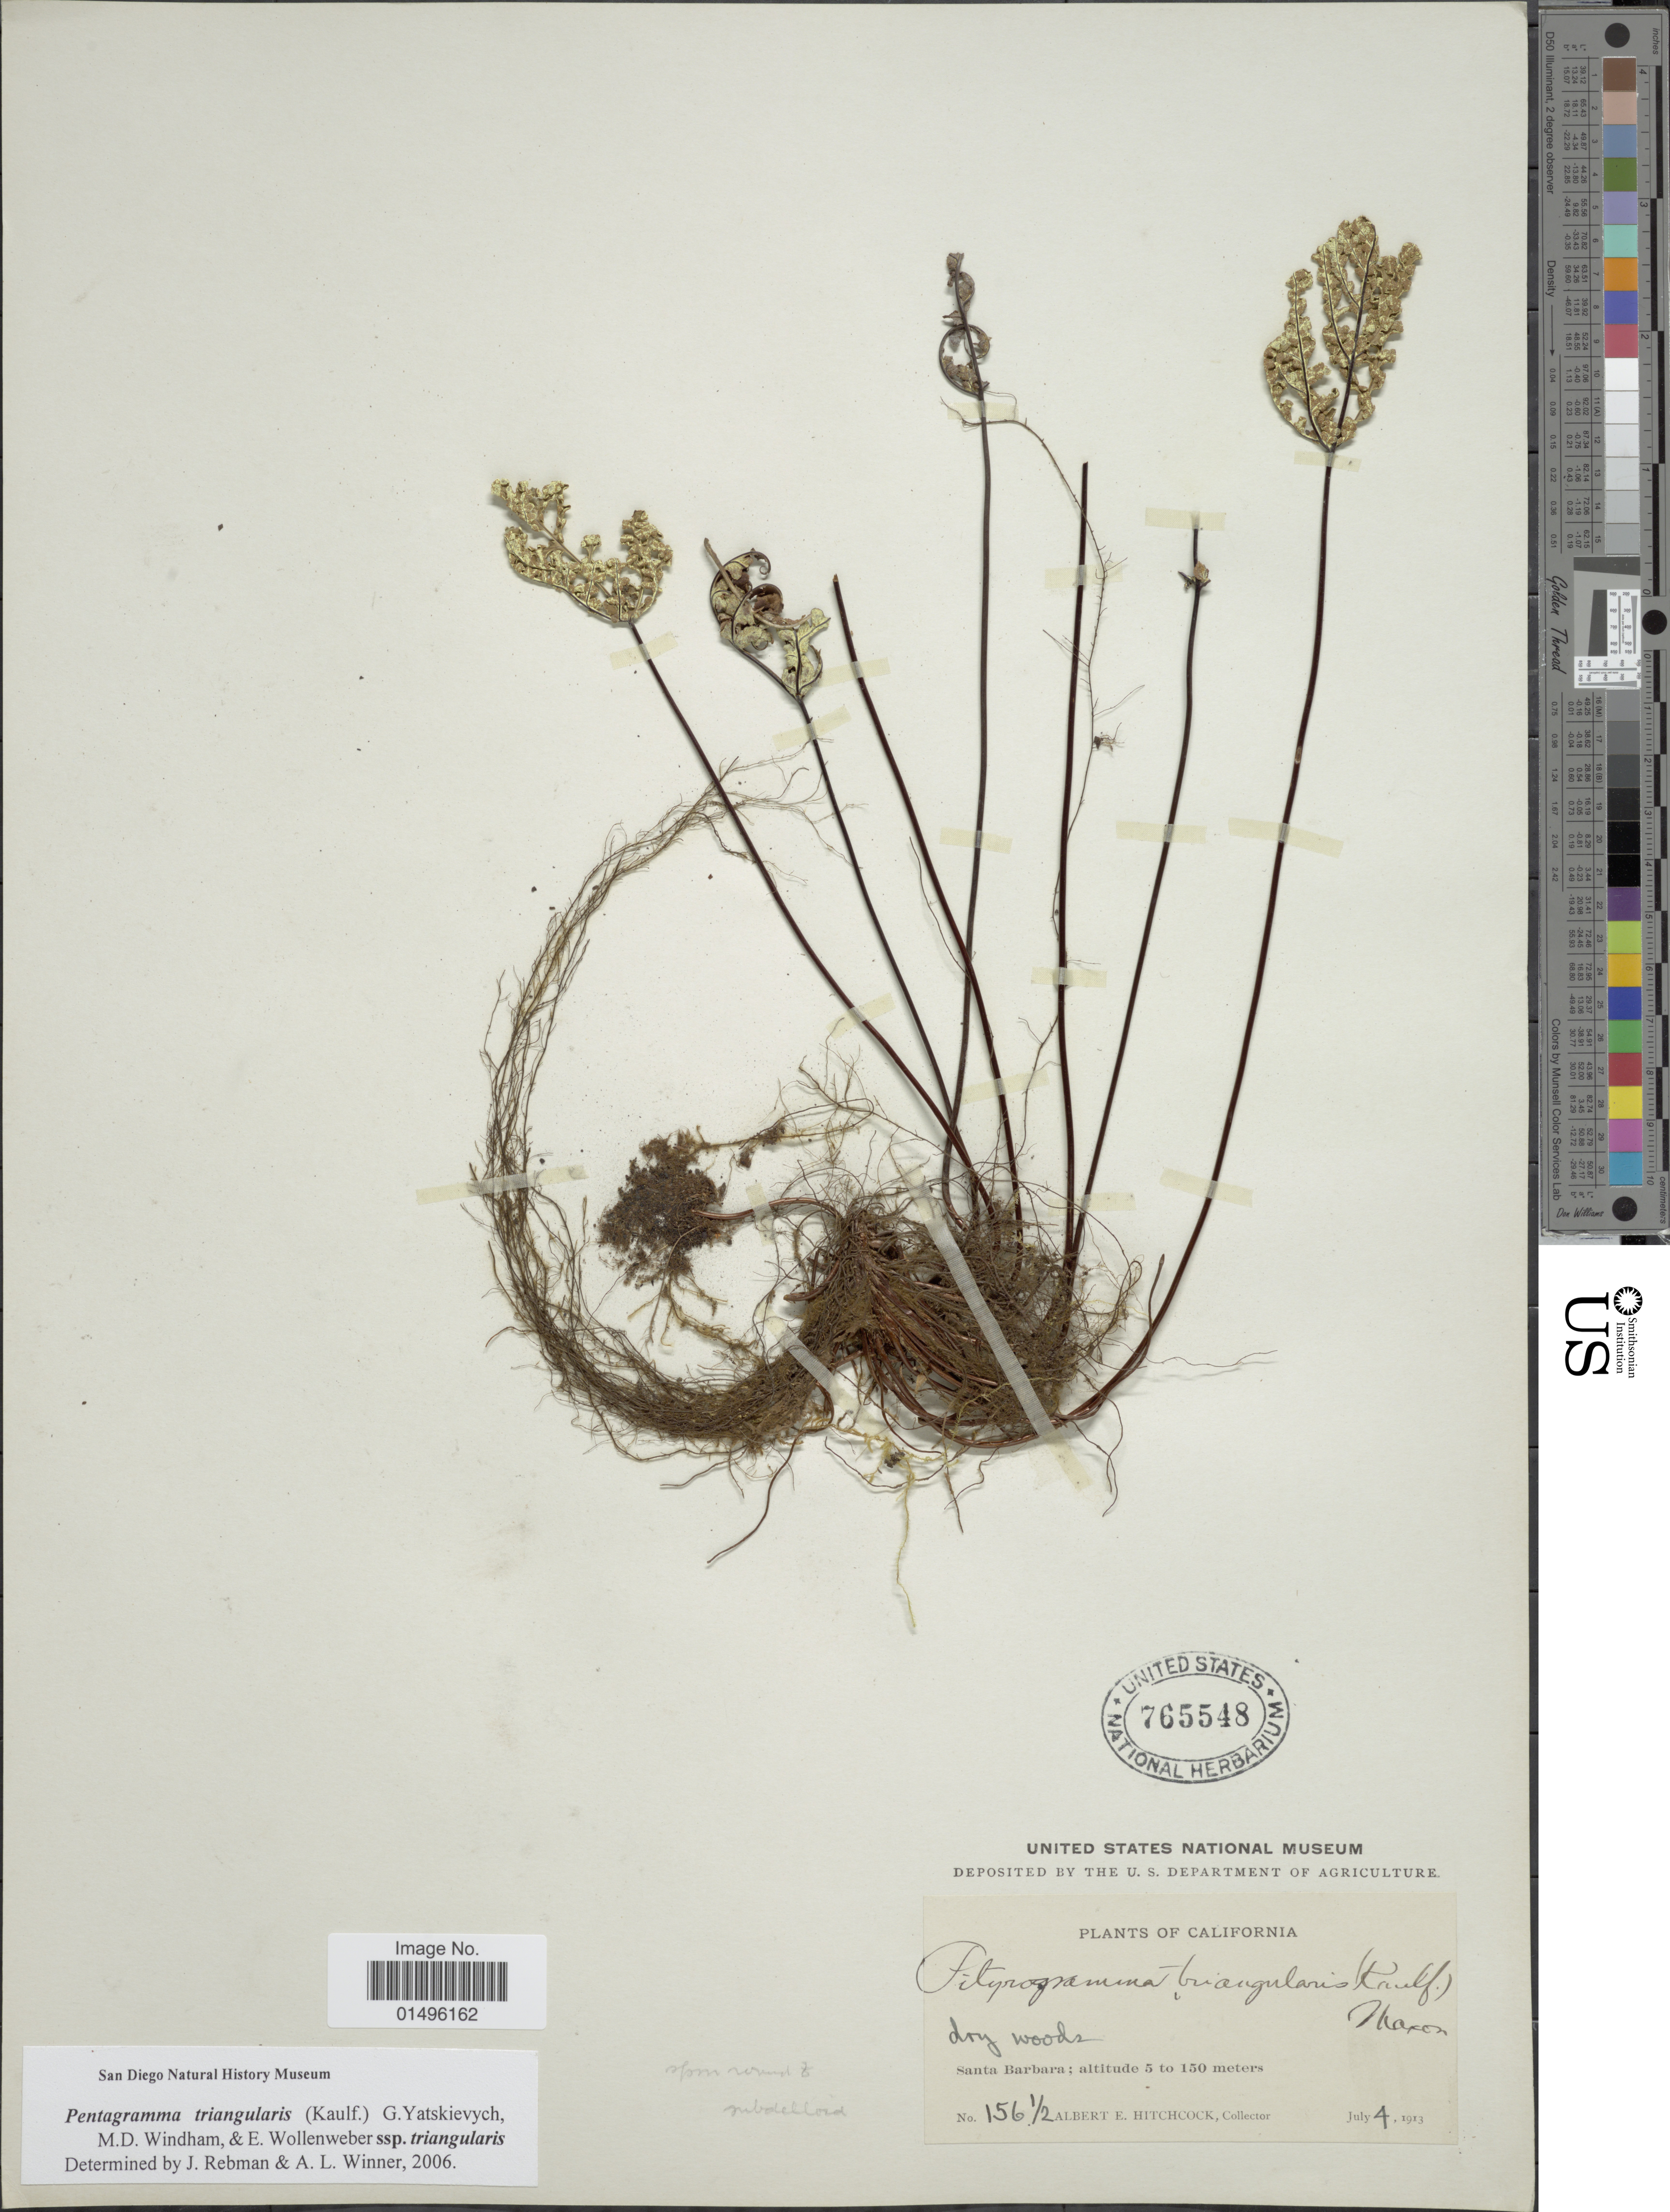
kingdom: Plantae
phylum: Tracheophyta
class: Polypodiopsida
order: Polypodiales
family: Pteridaceae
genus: Pentagramma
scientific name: Pentagramma triangularis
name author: (Kaulf.) Yatsk. et al.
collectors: A. Hitchcock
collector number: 156½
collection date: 1913-07-04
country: United States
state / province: California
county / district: Santa Barbara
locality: California, Santa Barbara.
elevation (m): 5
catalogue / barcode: US 765548